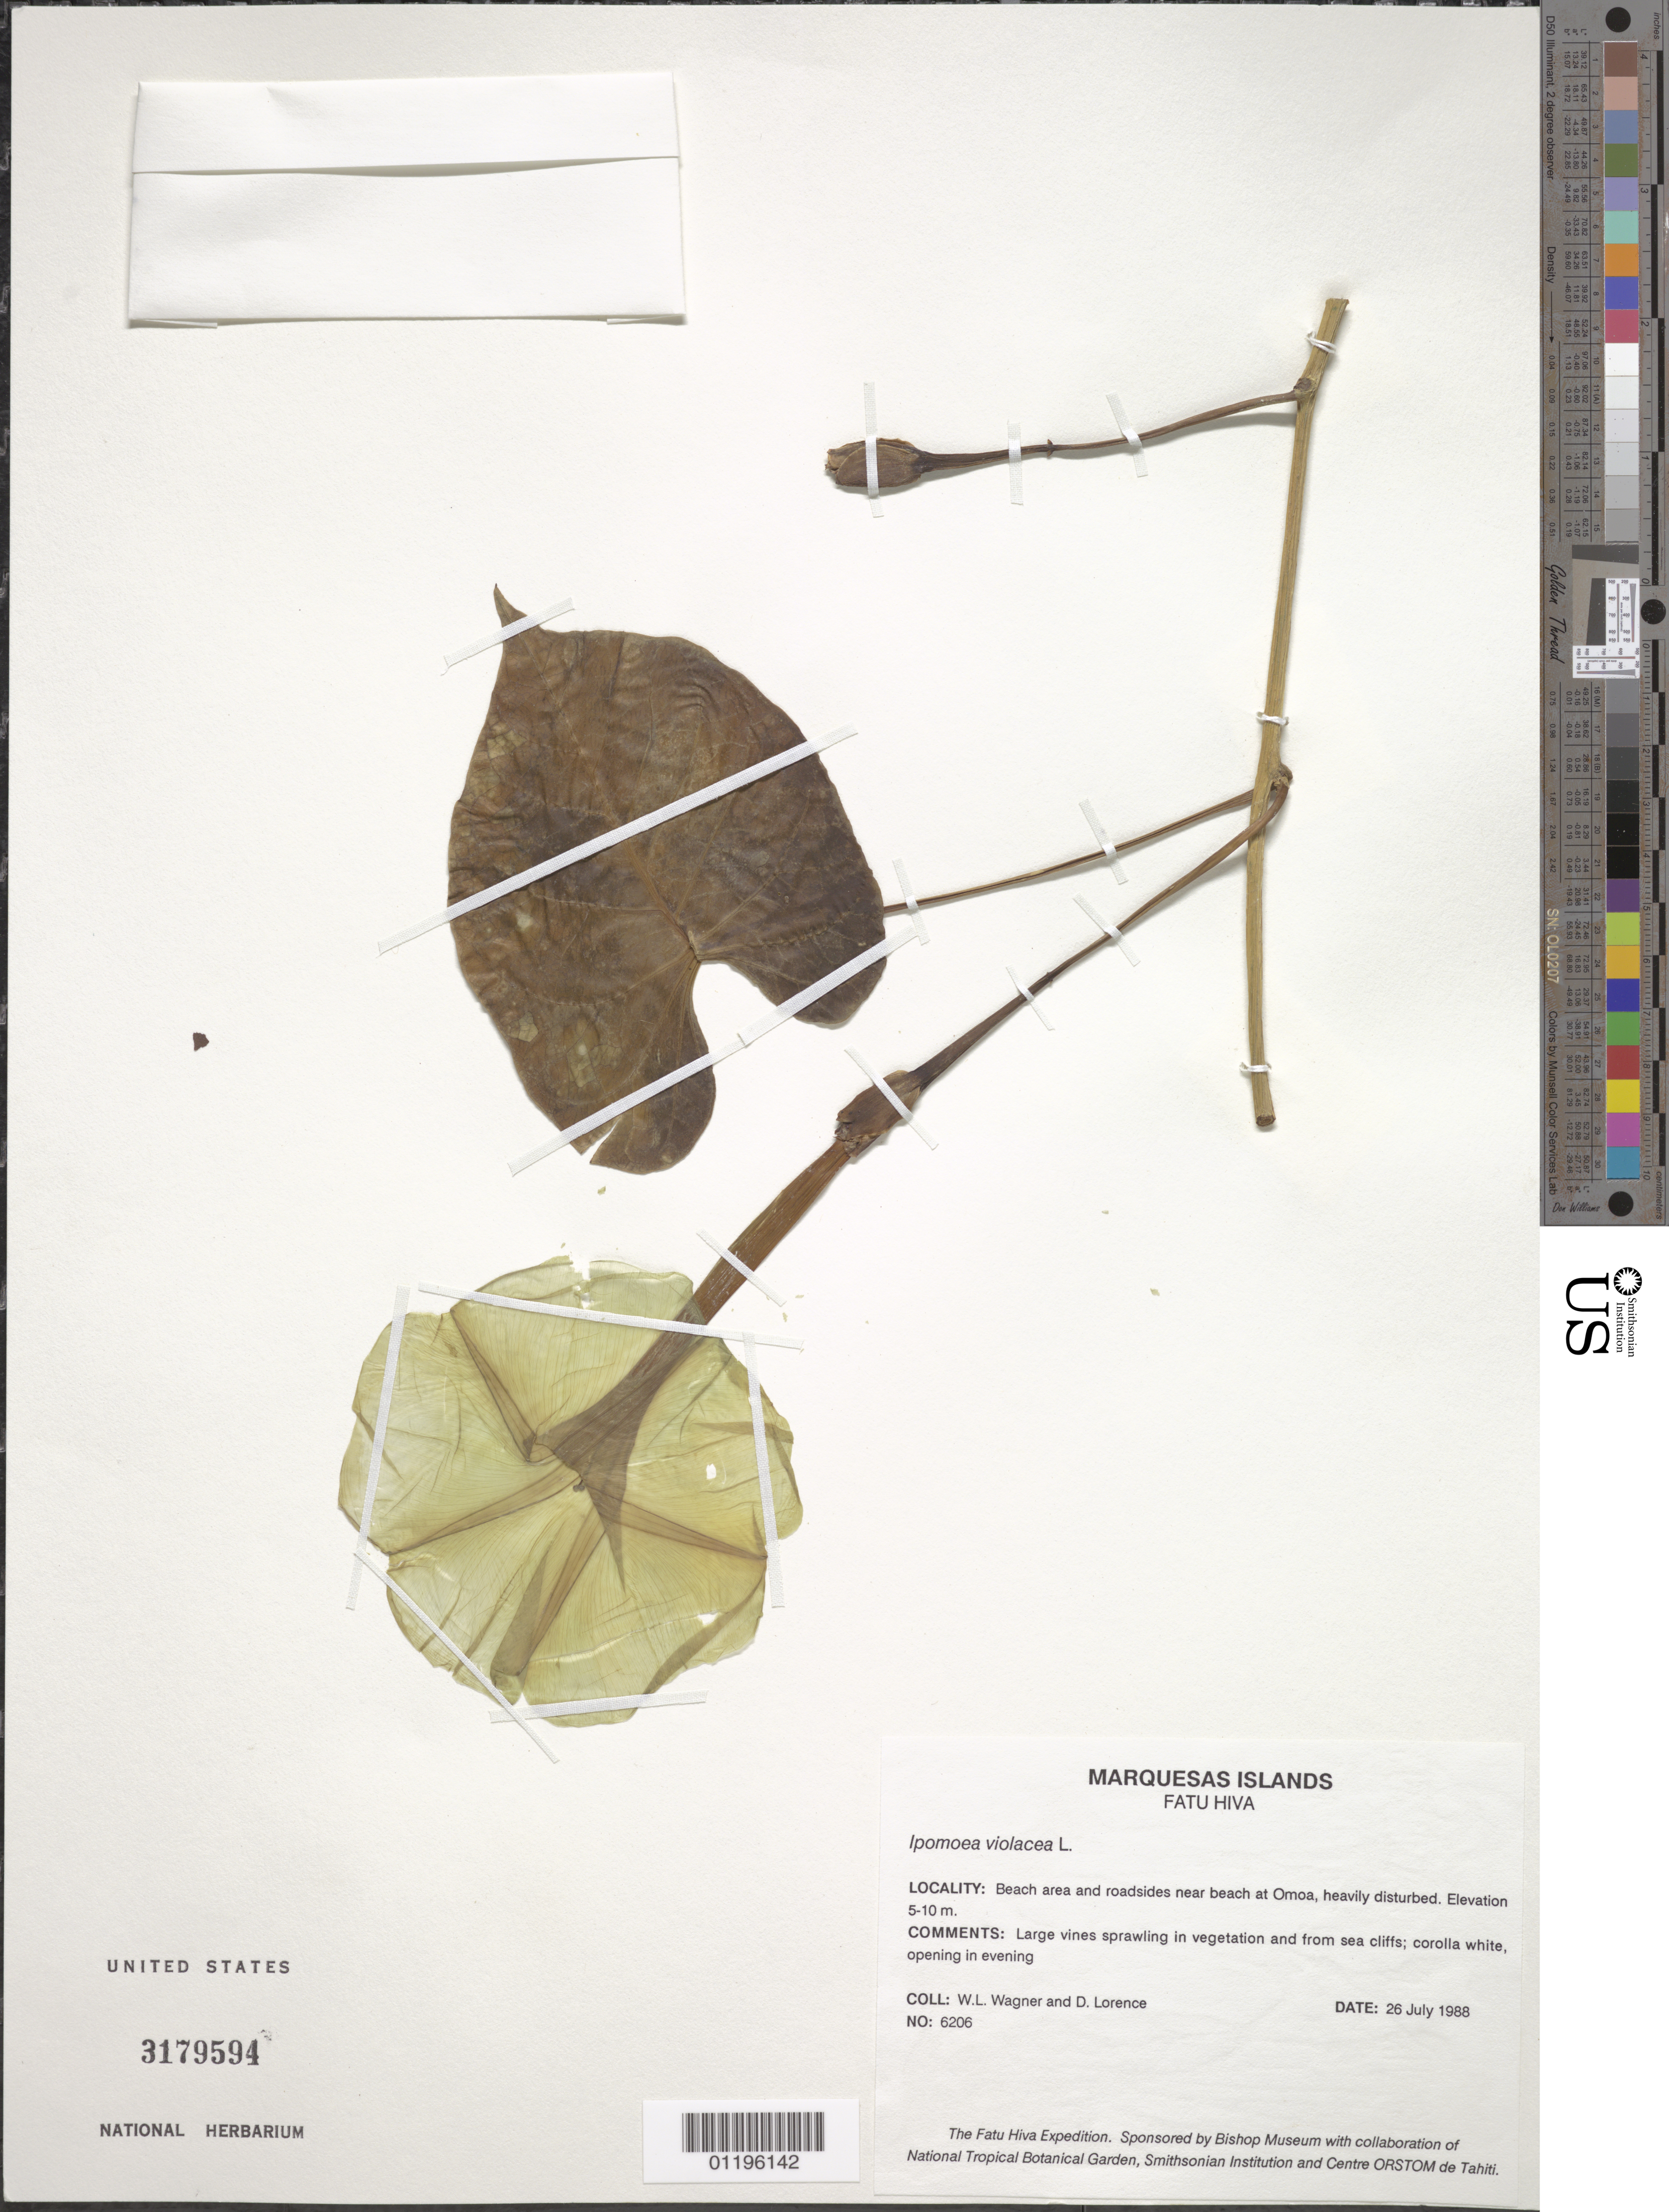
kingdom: Plantae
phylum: Tracheophyta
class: Magnoliopsida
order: Solanales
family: Convolvulaceae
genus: Ipomoea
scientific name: Ipomoea violacea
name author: L.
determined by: Lorence, David H., (PTBG), National Tropical Botanical Garden (UNITED STATES)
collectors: W. L. Wagner & D. Lorence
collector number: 6206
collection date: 1988-07-26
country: French Polynesia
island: Fatu Hiva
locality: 'Omo'a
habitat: Beach area and roadsides near beach, heavily disturbed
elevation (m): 5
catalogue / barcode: US 3179594